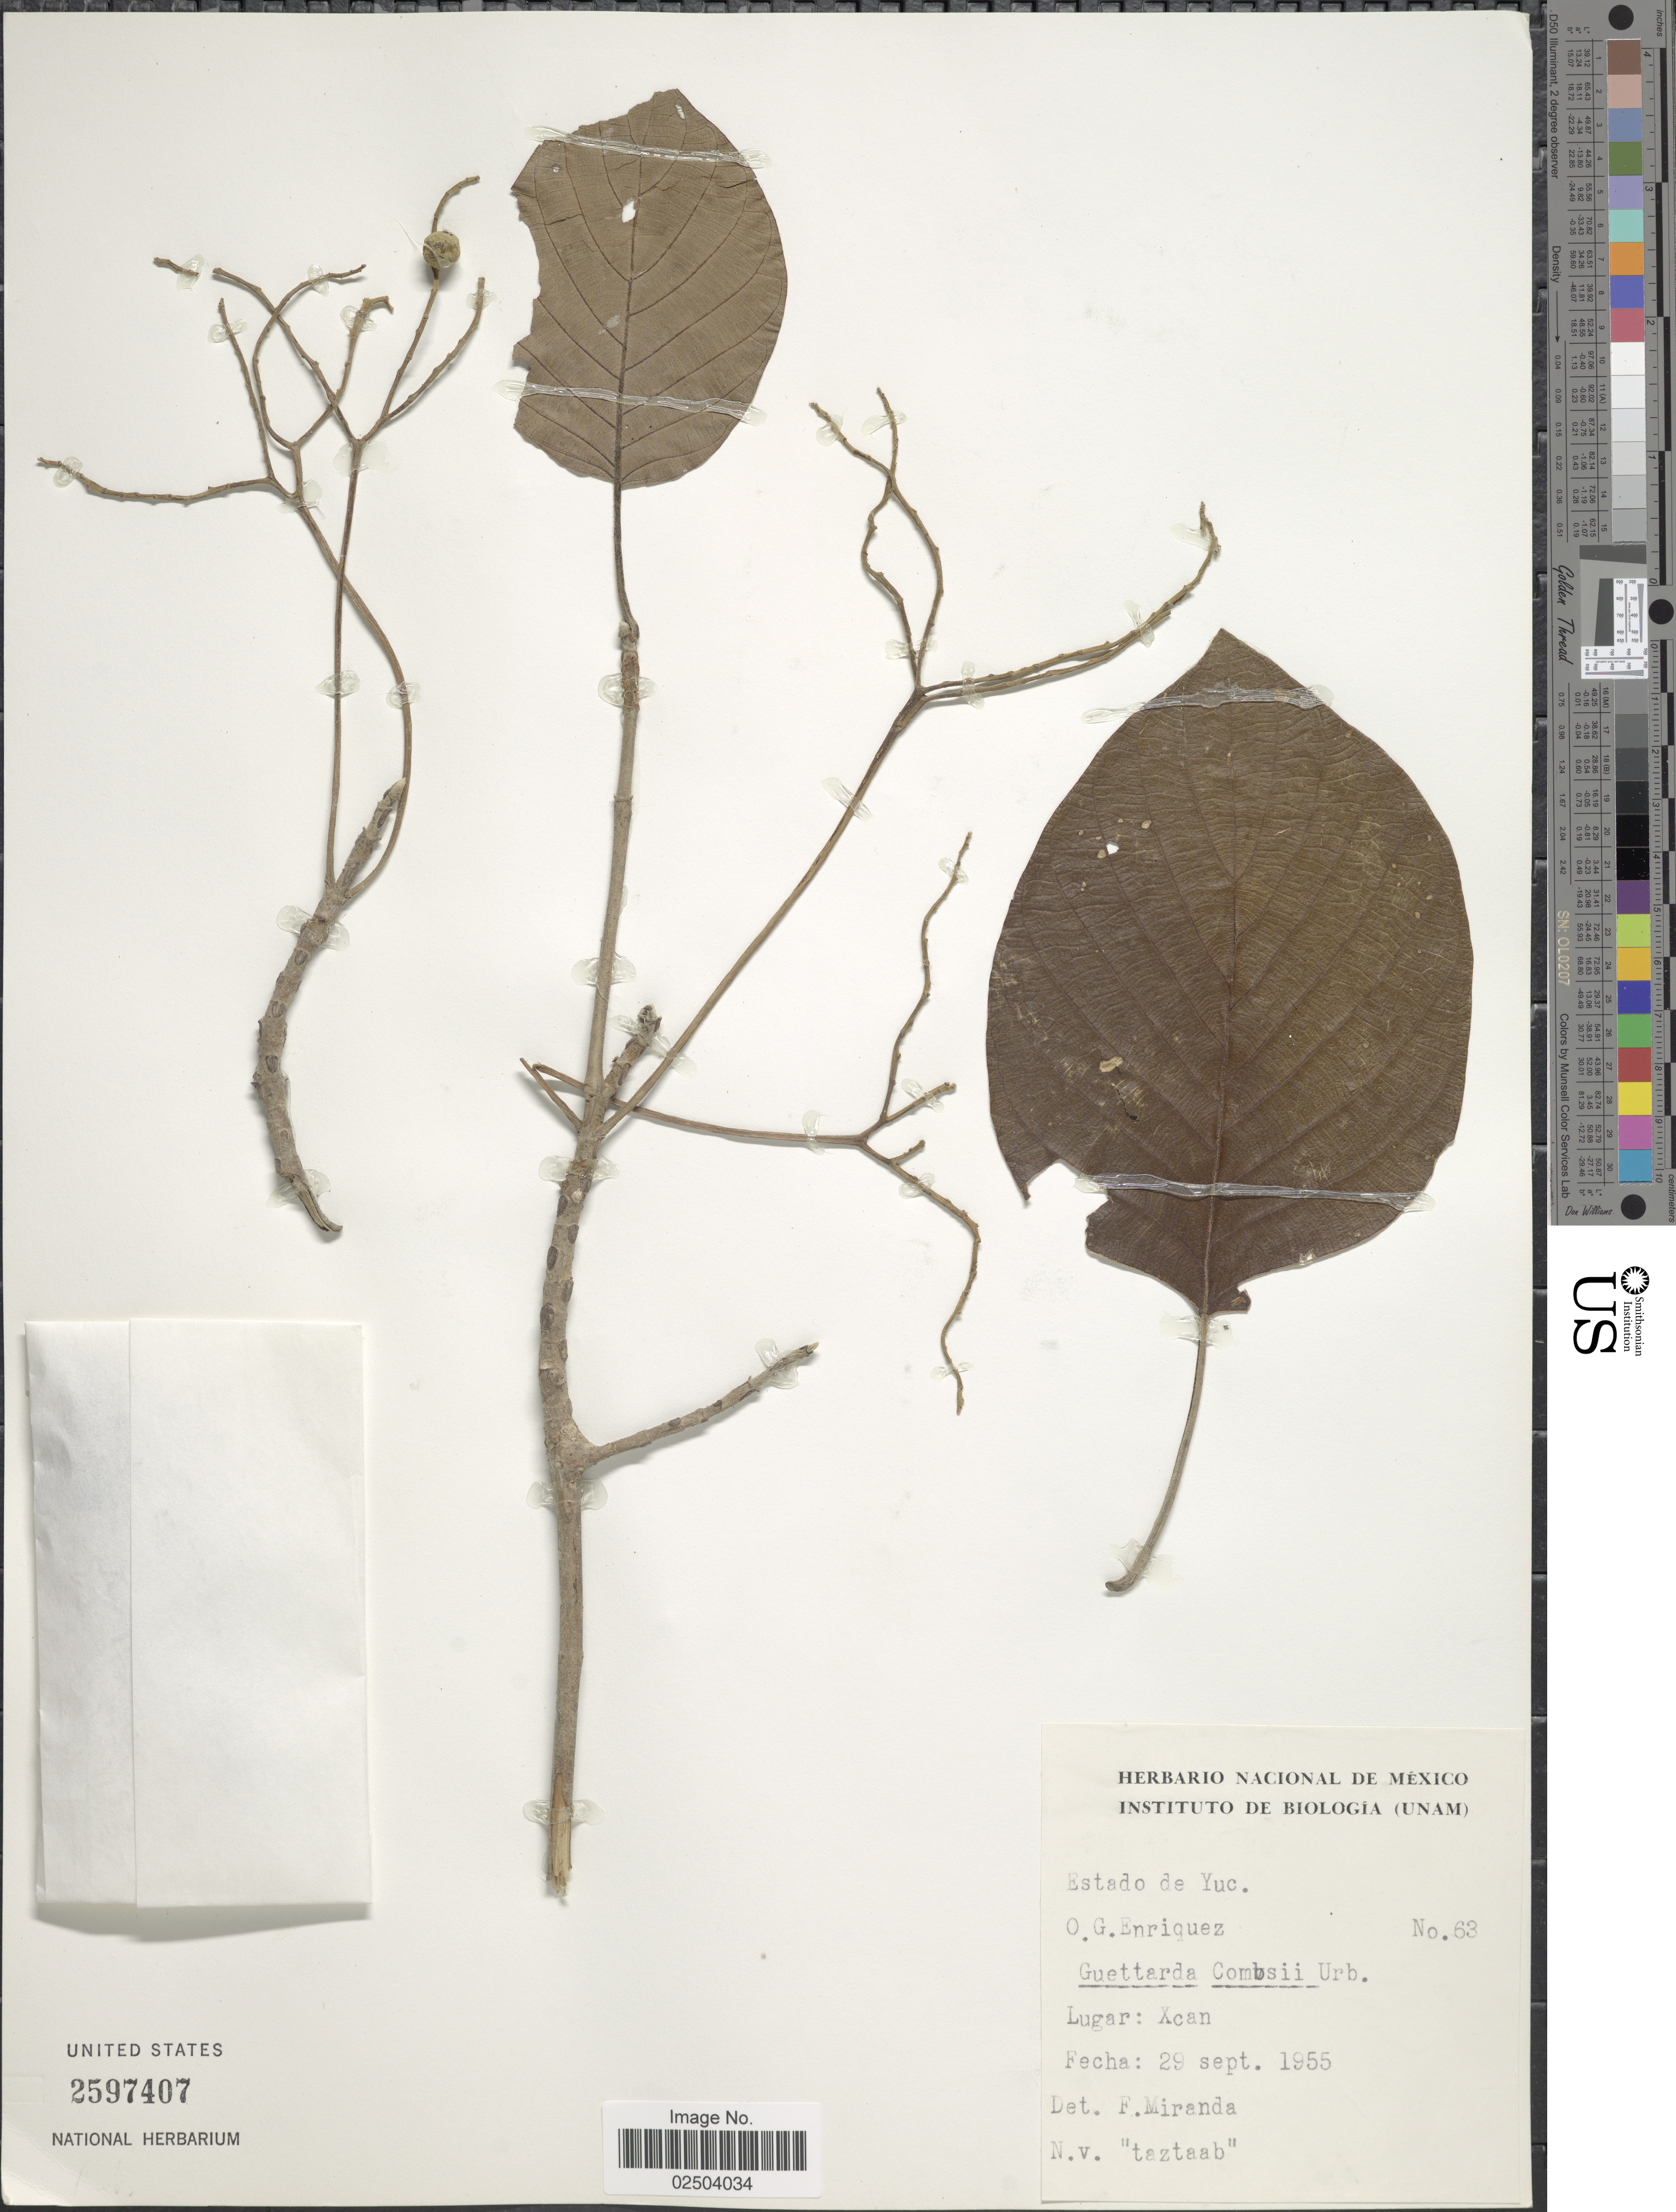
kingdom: Plantae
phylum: Tracheophyta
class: Magnoliopsida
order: Gentianales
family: Rubiaceae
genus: Guettarda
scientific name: Guettarda combsii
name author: Urb.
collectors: O. Enriquez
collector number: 63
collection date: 1955-09-29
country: Mexico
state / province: Yucatán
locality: Estado de Yuc. Xcan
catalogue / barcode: US 2597407